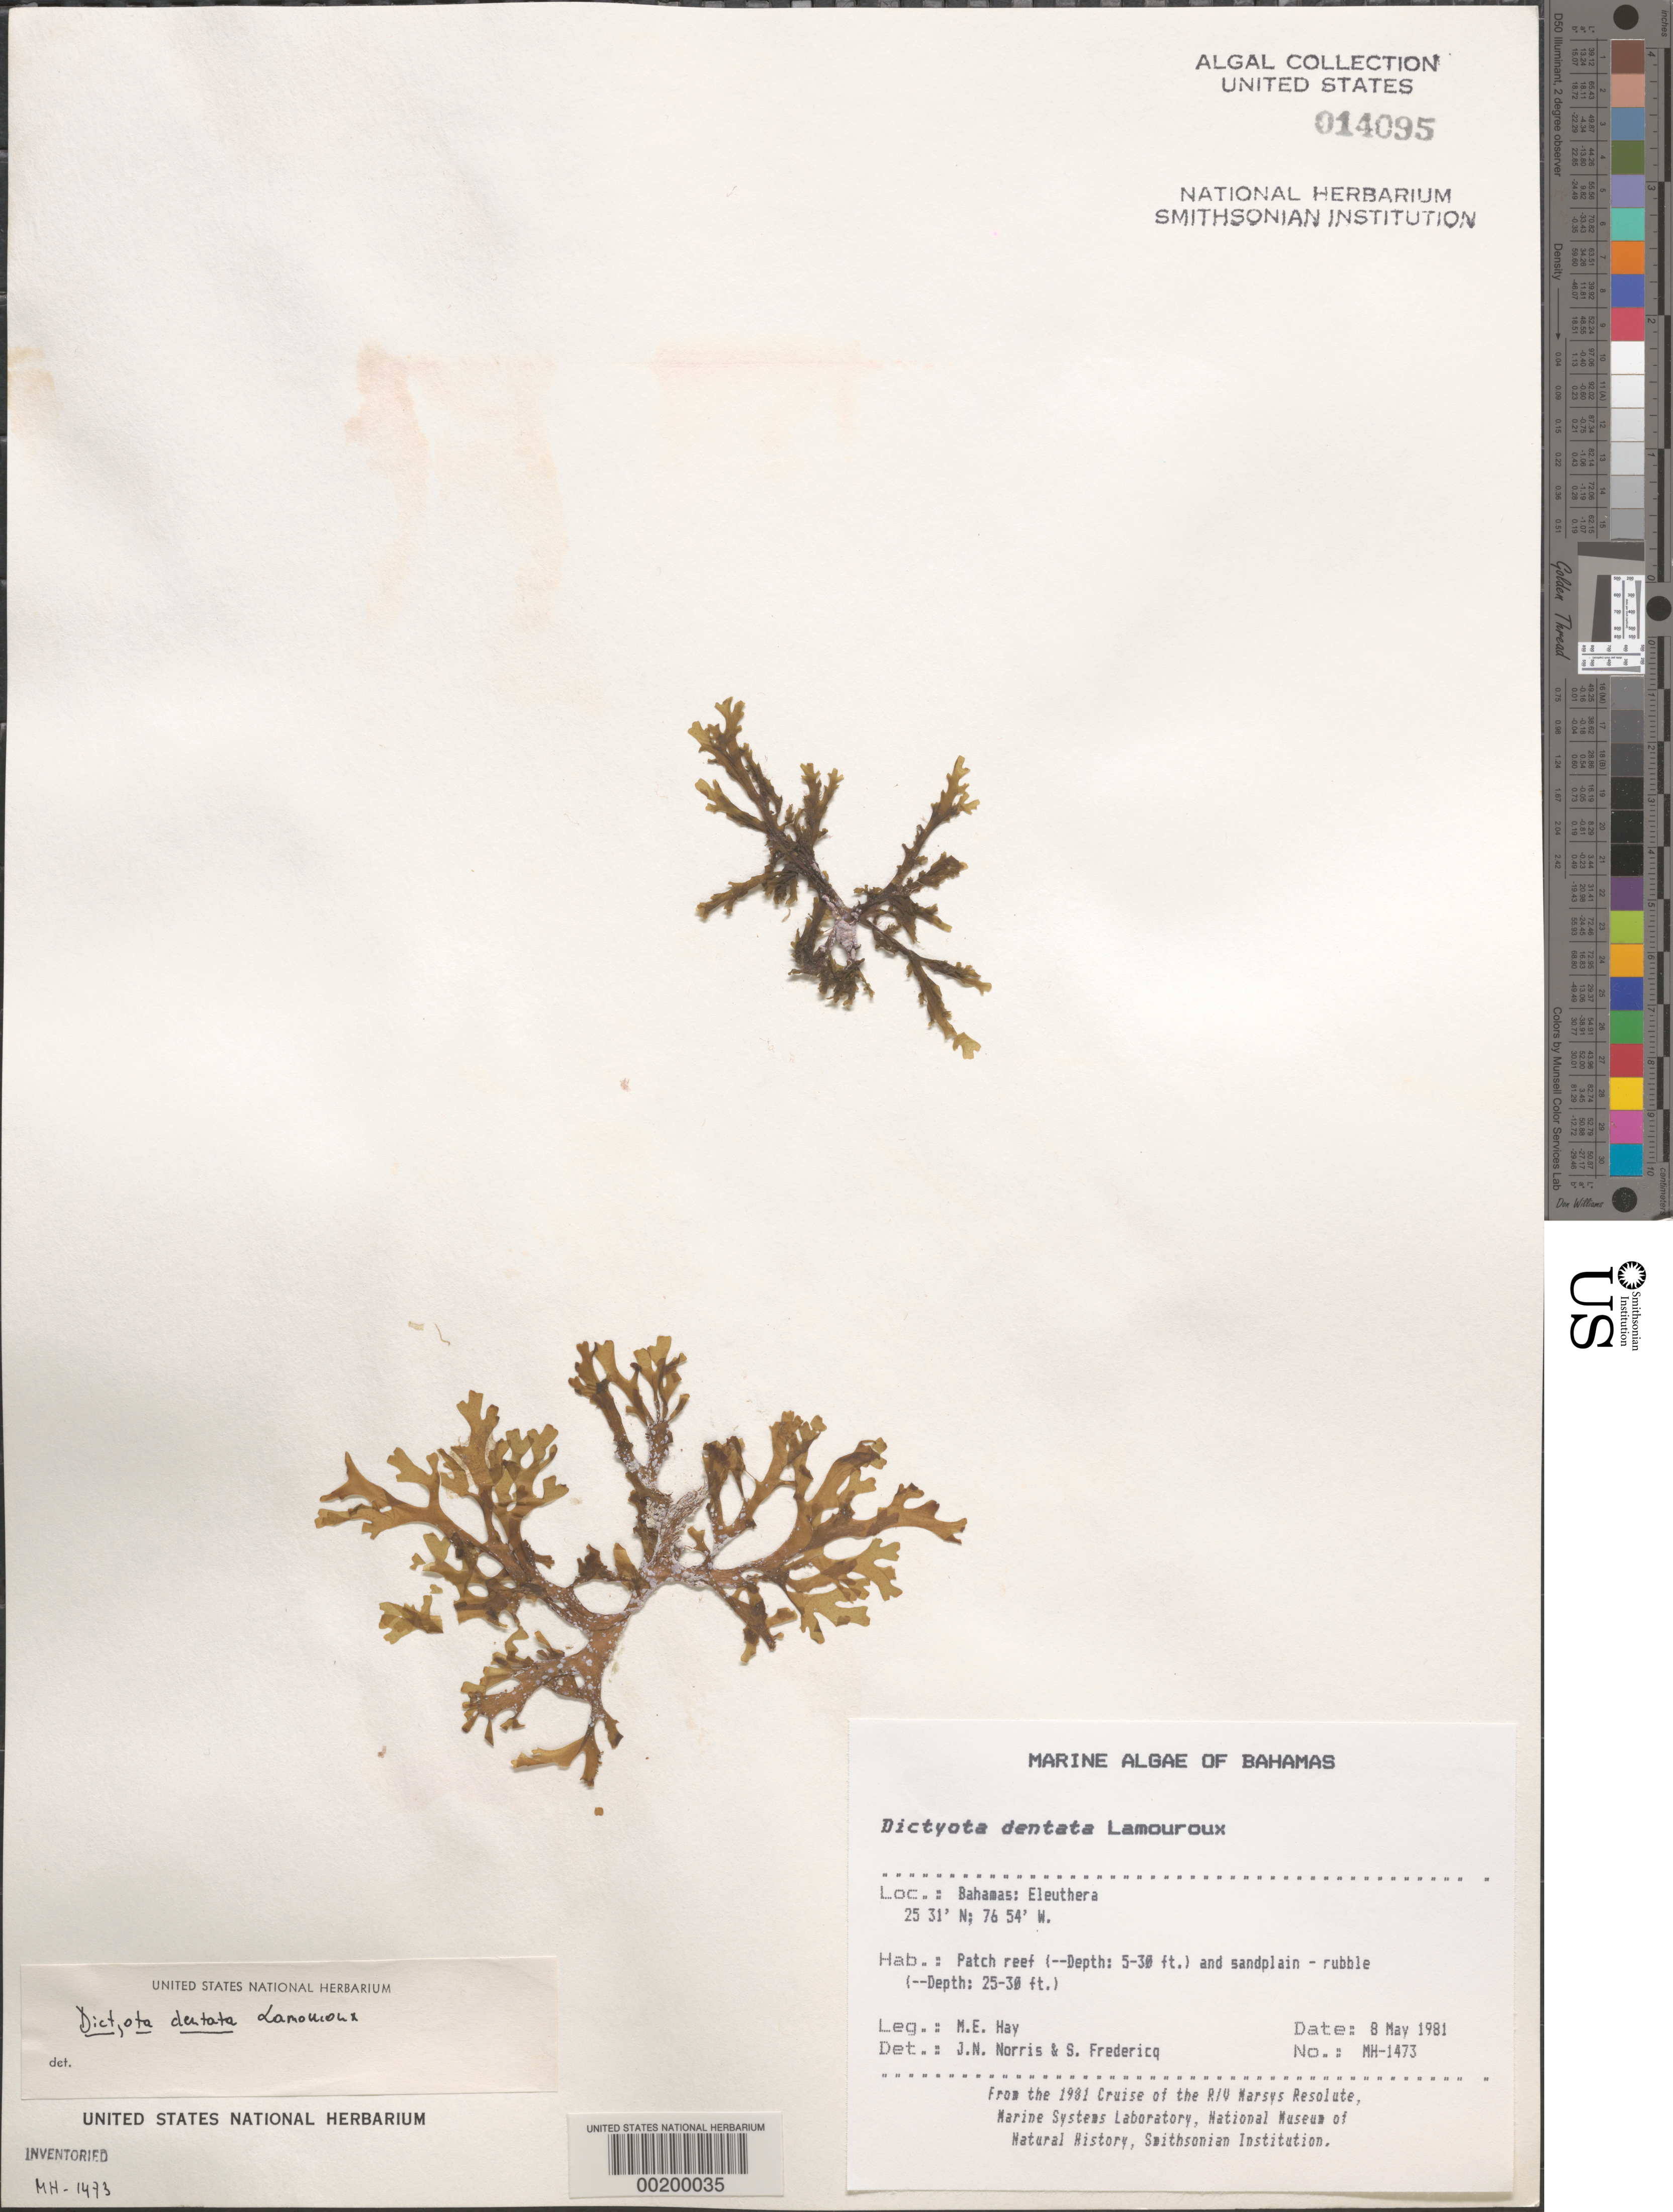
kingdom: Chromista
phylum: Ochrophyta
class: Phaeophyceae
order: Dictyotales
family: Dictyotaceae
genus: Dictyota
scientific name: Dictyota mertensii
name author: (C. Mart.) Kütz.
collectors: M. E. Hay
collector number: MEH-1473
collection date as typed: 08 May 1981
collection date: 1981-05-08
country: Bahamas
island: Eleuthera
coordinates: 23 31 N, 78 54 W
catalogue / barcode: US 14095